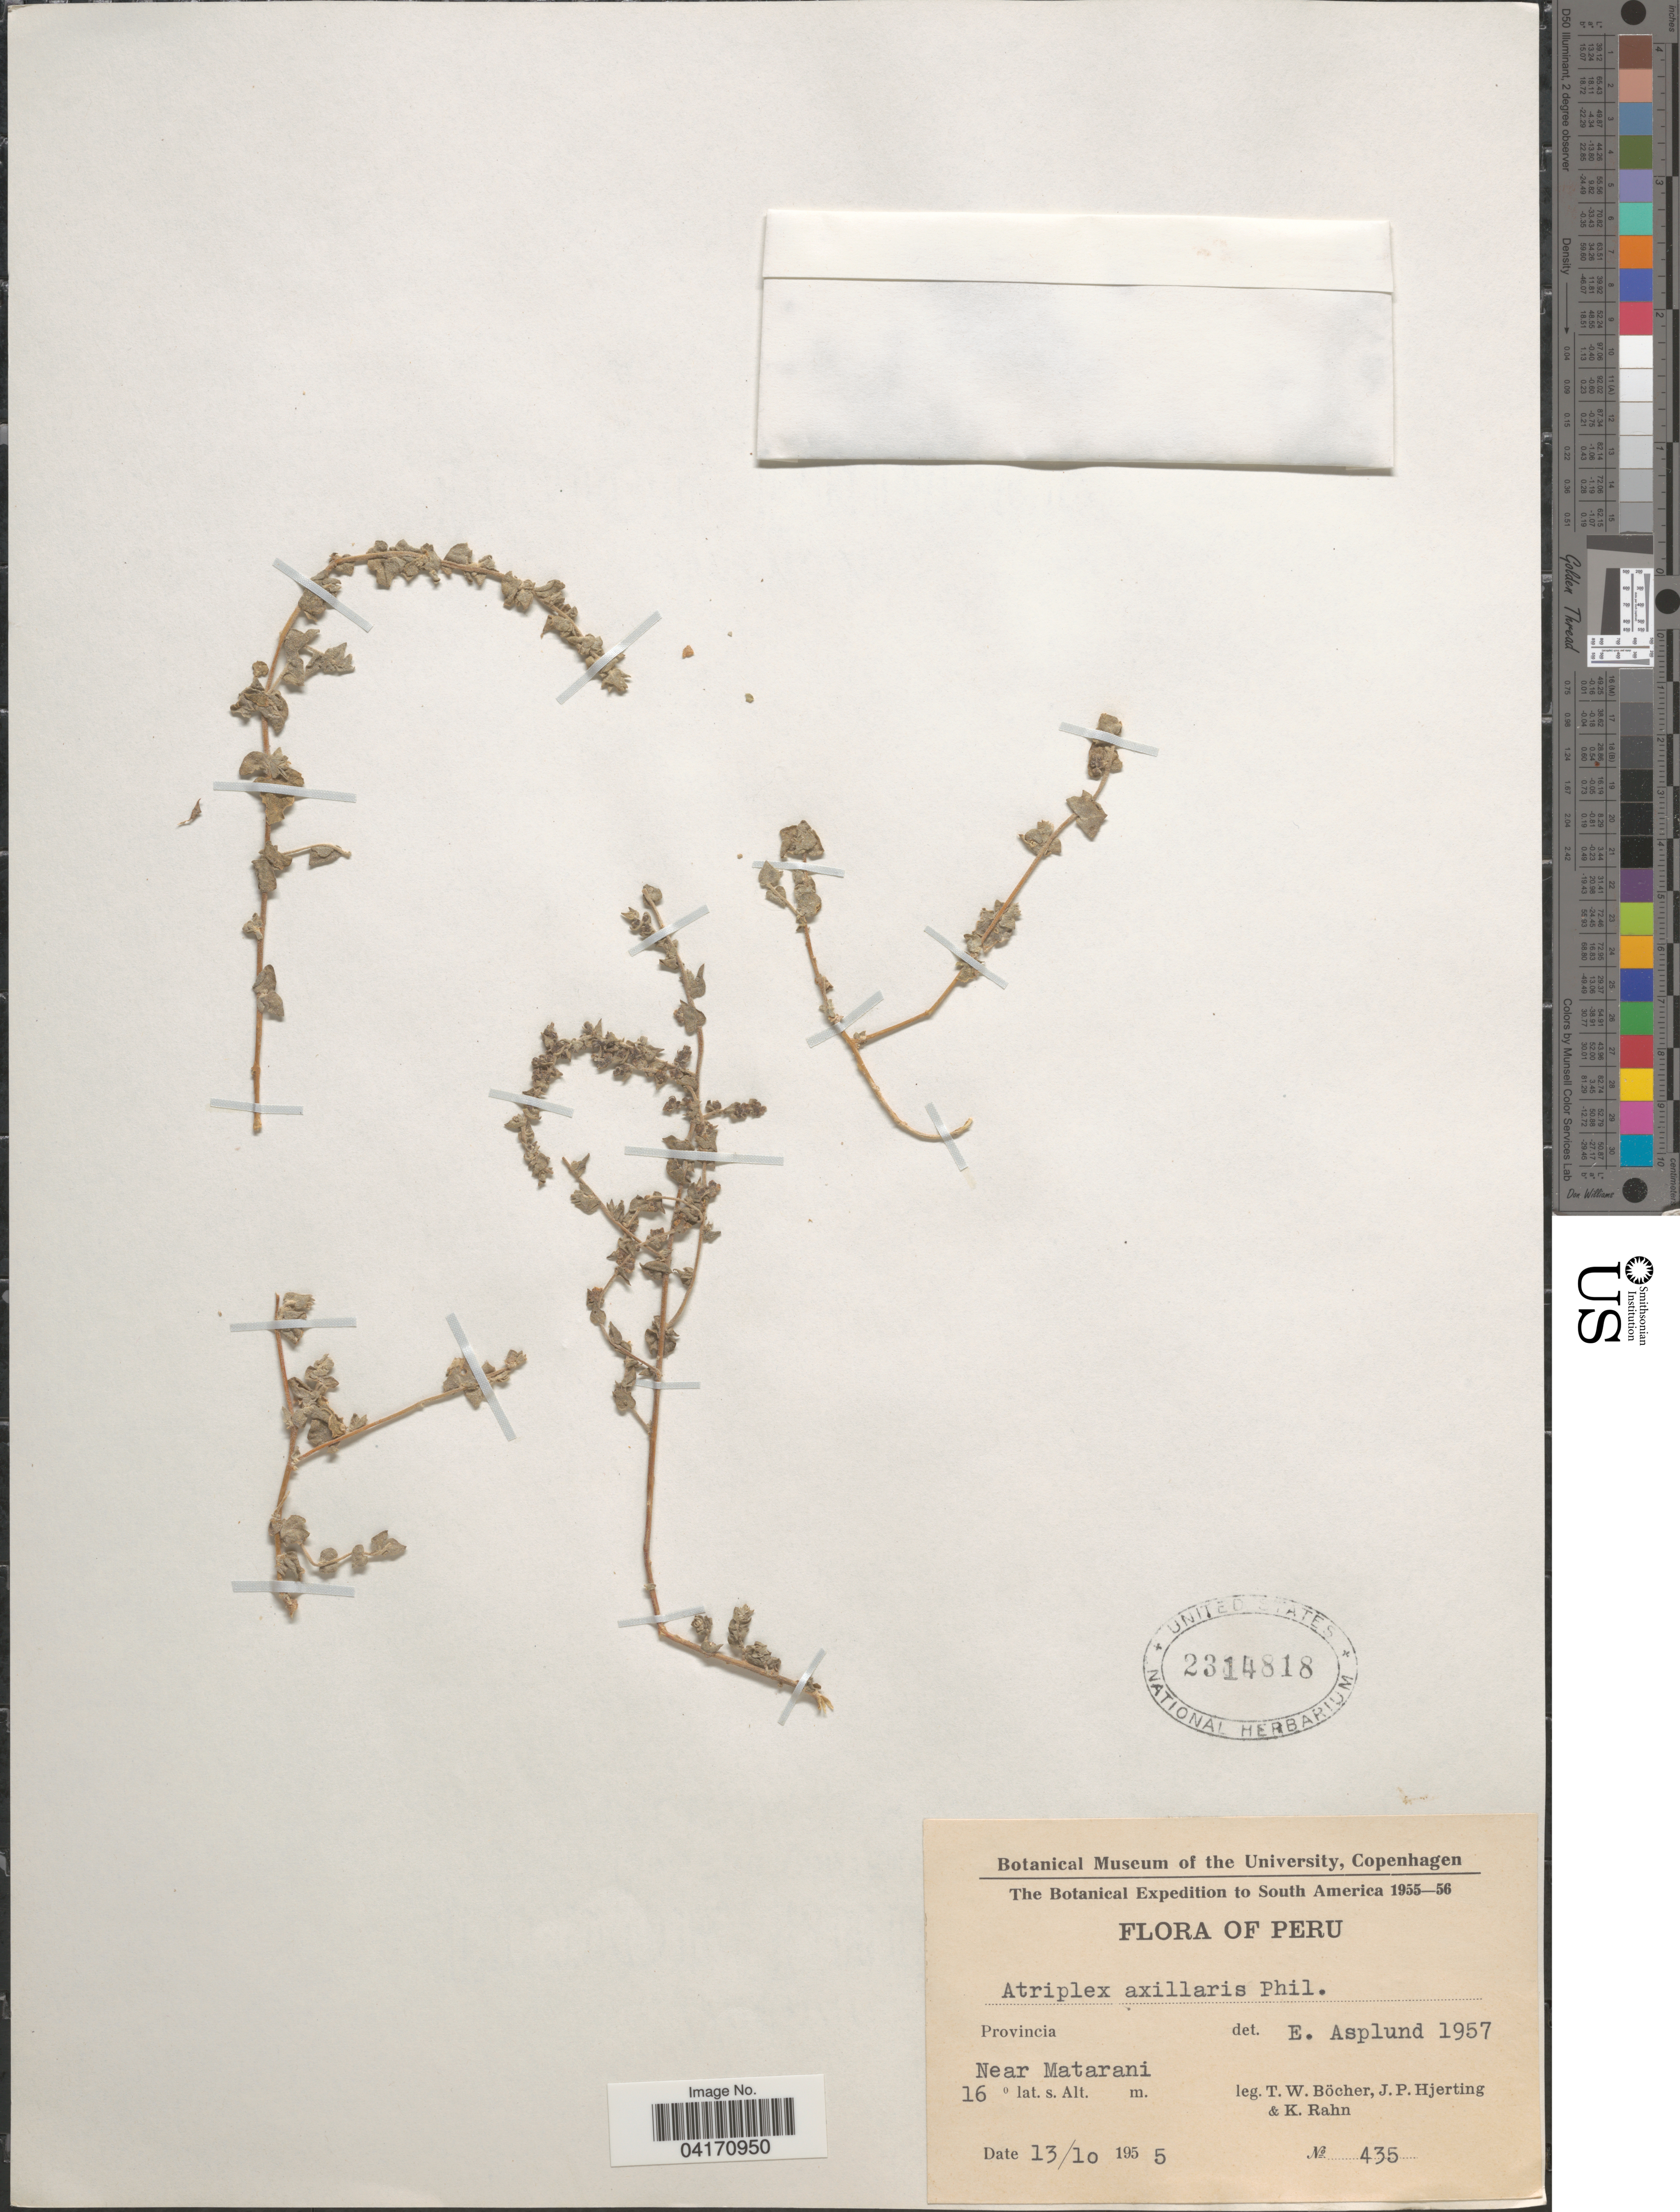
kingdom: Plantae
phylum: Tracheophyta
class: Magnoliopsida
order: Caryophyllales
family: Amaranthaceae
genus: Atriplex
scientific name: Atriplex axillaris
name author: Phil.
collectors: T. Böcher, J. P. Hjerting & K. Rahn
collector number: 435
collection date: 1955-10-13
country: Peru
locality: The Botanical Expedition to South America 1955-56. Near Matarani.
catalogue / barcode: US 2314818